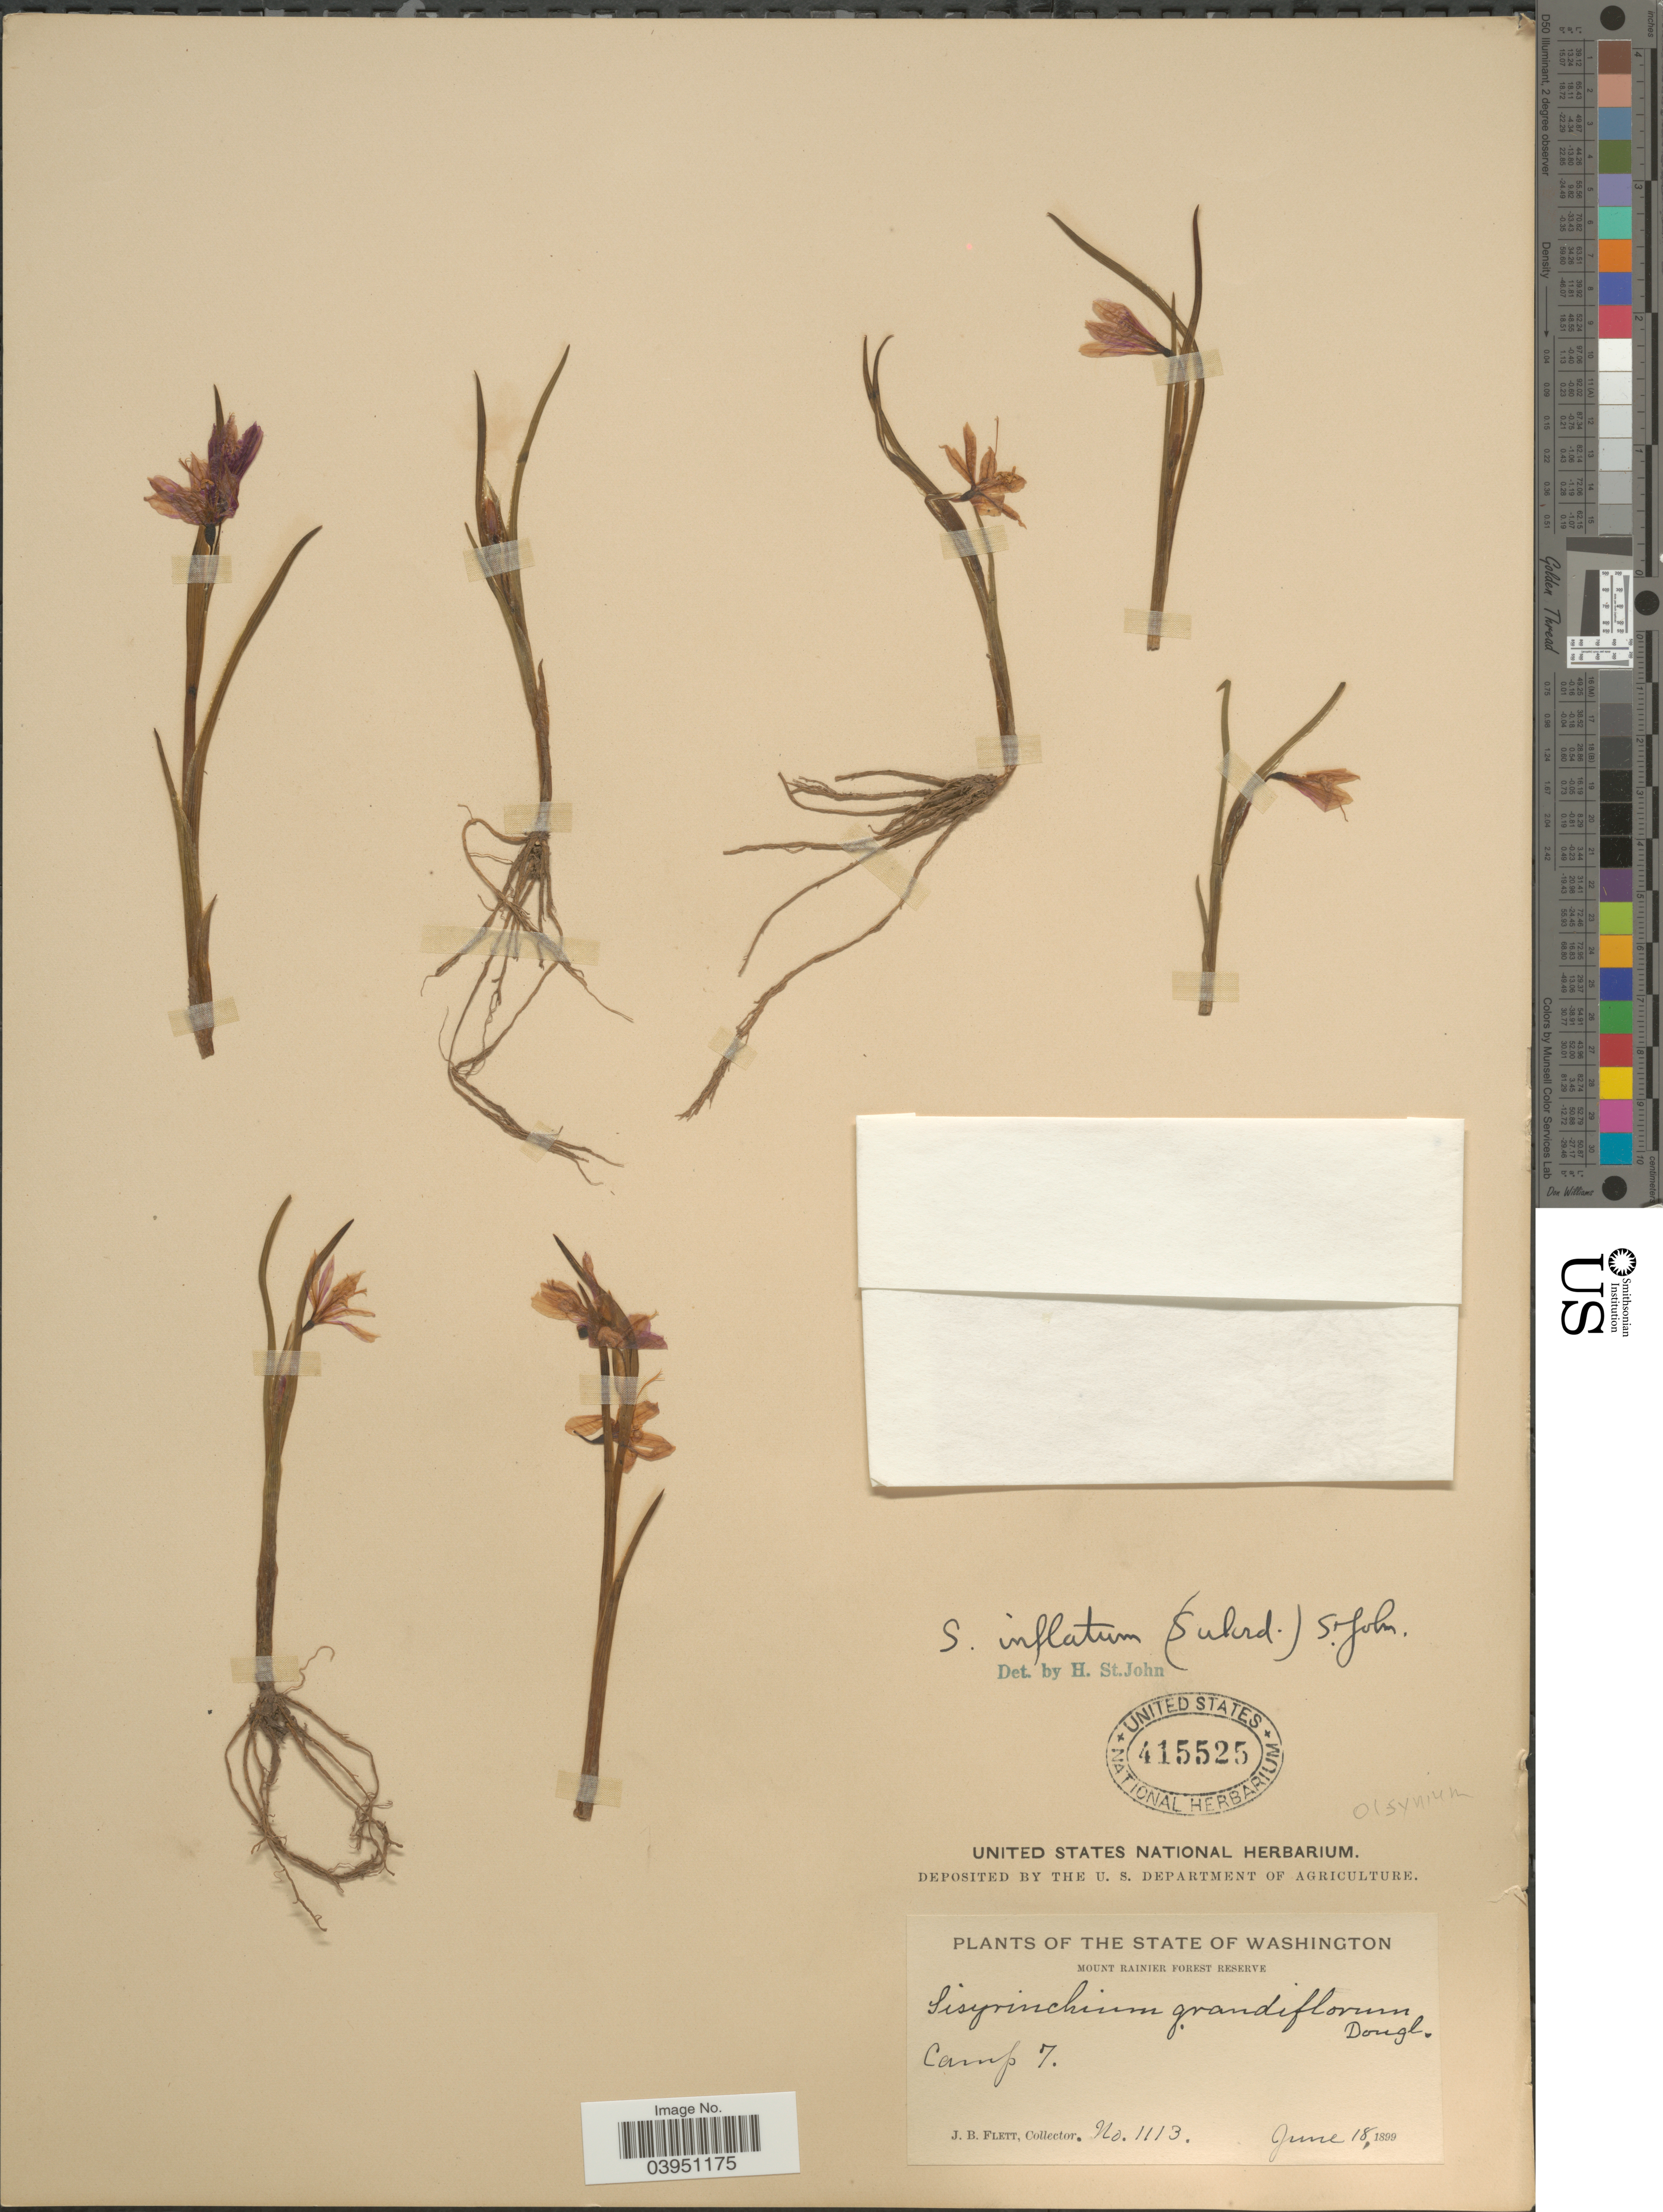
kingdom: Plantae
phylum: Tracheophyta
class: Liliopsida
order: Asparagales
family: Iridaceae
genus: Sisyrinchium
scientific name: Sisyrinchium inflatum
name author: (Suksd.) H. St. John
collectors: J. Flett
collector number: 1113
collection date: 1899-06-18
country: United States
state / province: Washington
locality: Mount Rainier Forest Reserve. Camp 7.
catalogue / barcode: US 415525